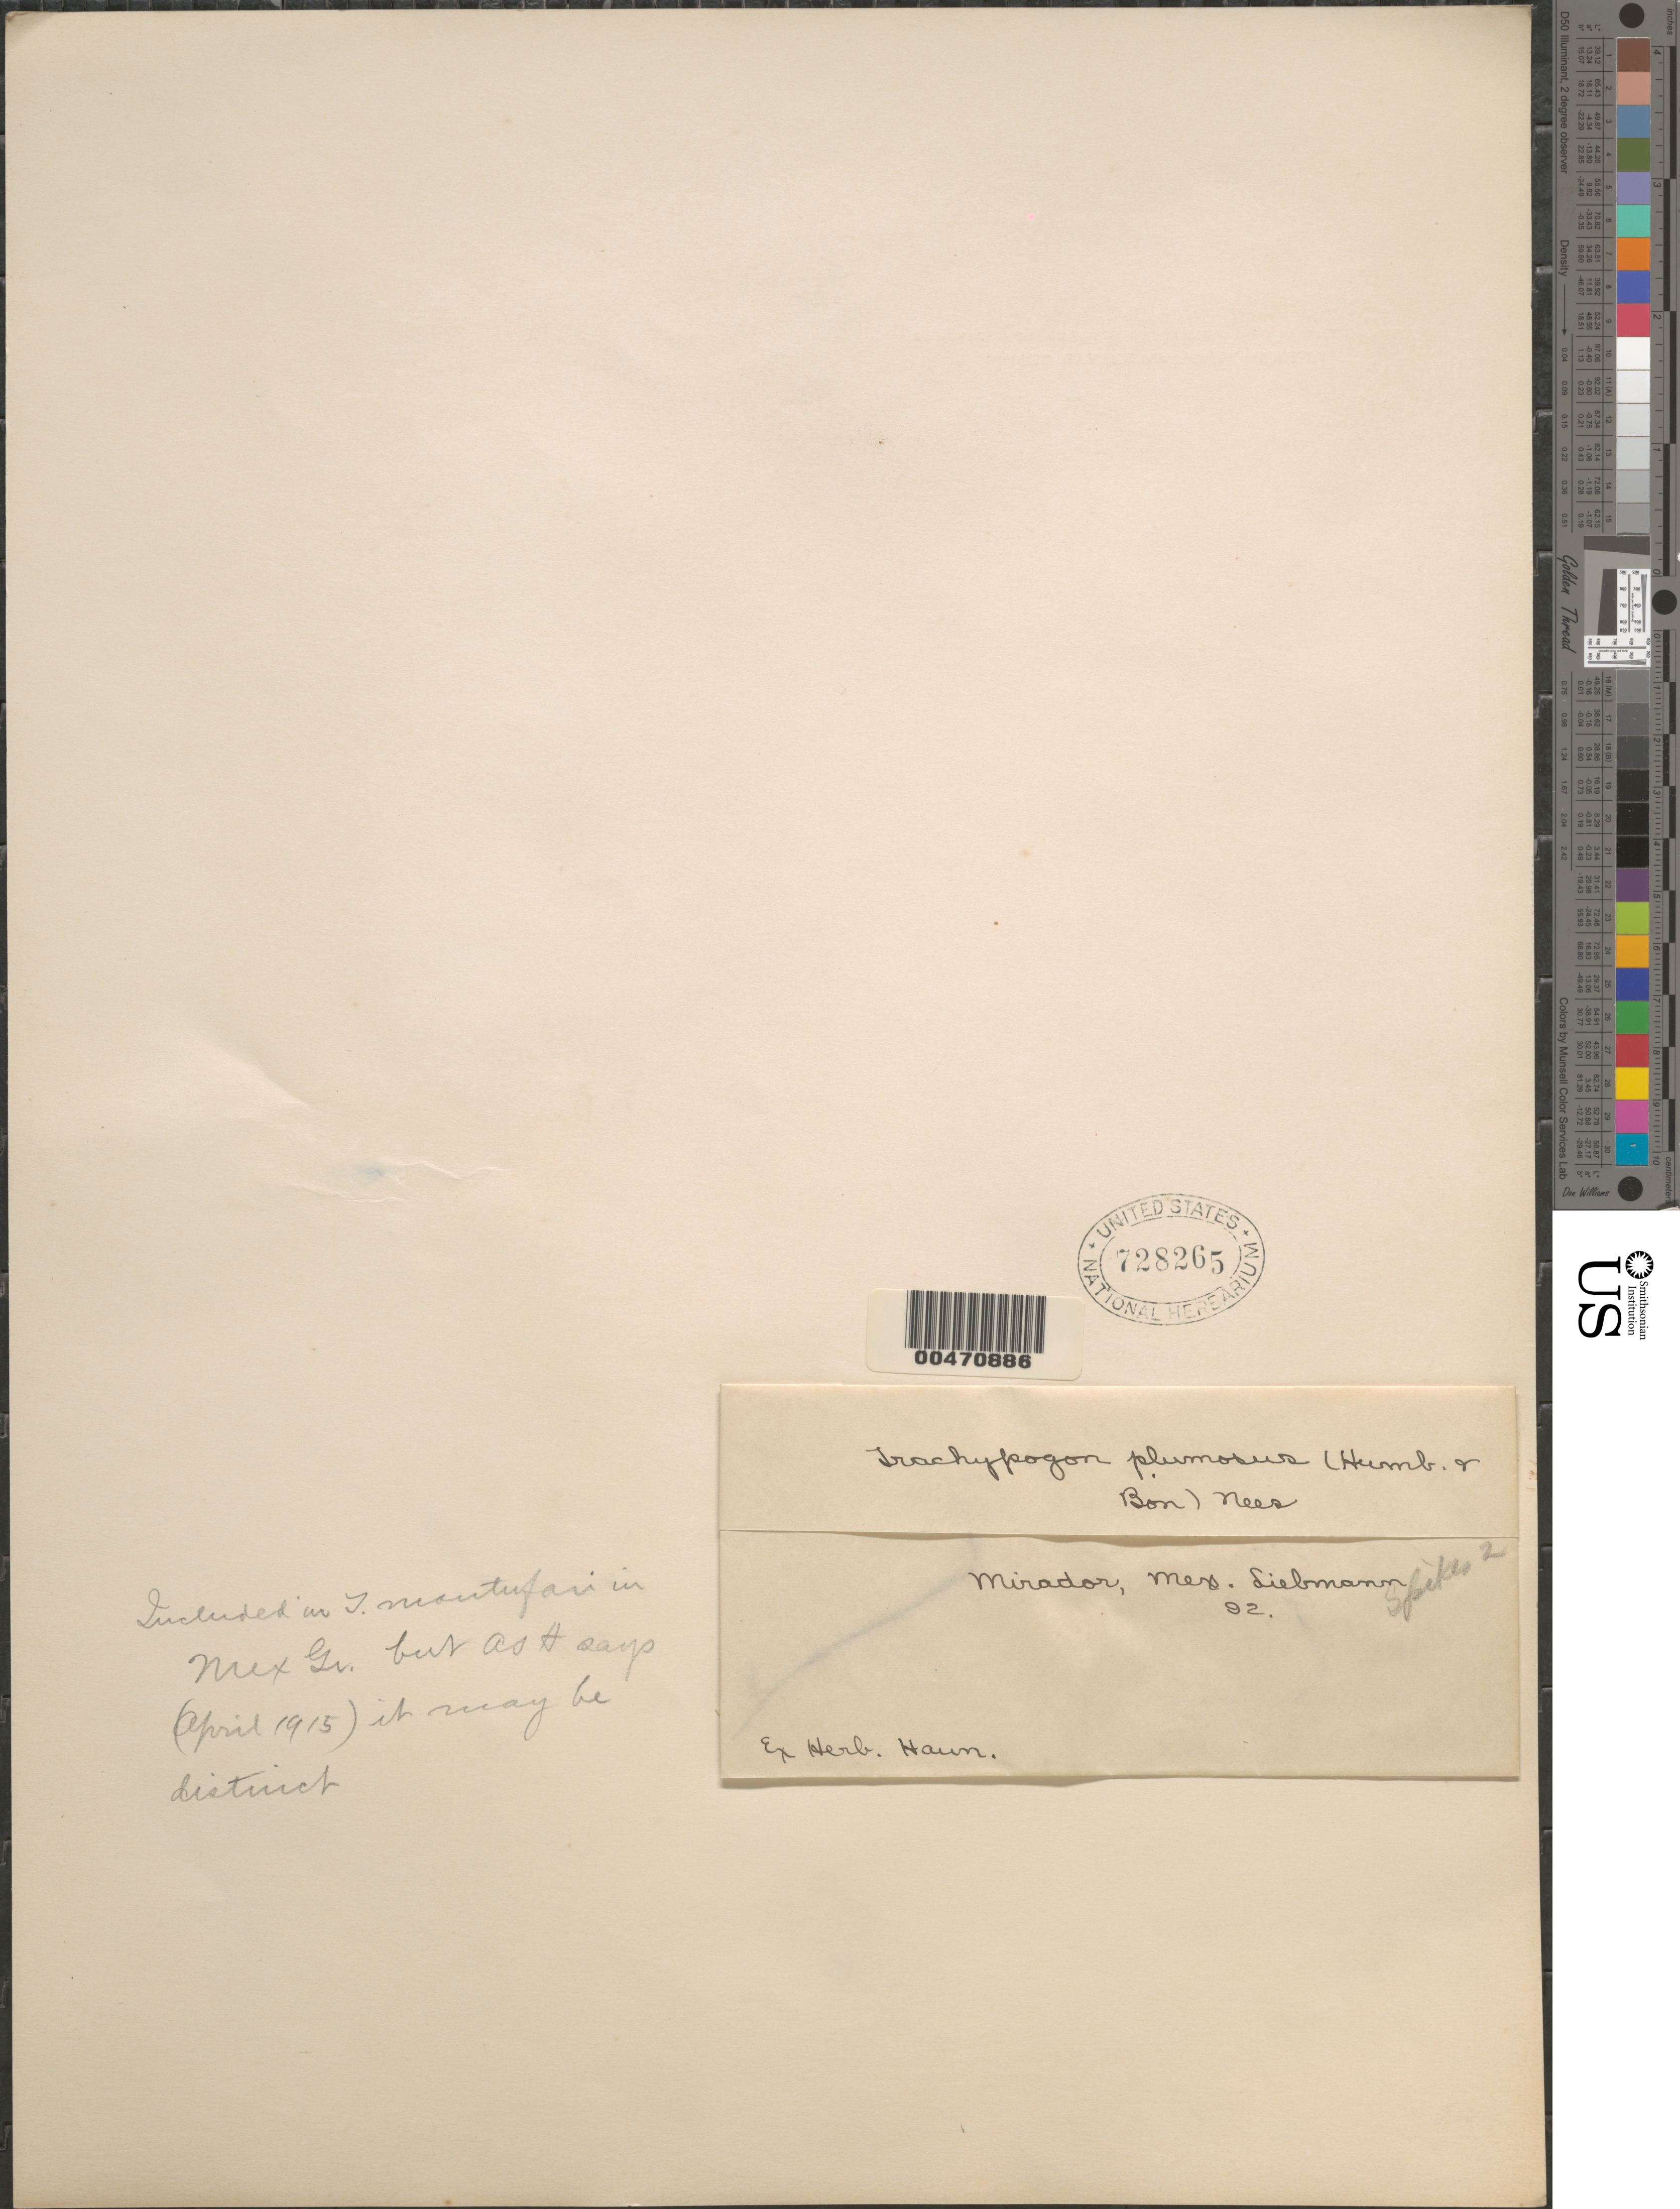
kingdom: Plantae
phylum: Tracheophyta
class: Liliopsida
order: Poales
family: Poaceae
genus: Trachypogon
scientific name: Trachypogon angustifolius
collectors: F. M. Liebmann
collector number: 92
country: Mexico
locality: Mirador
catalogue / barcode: US 728265